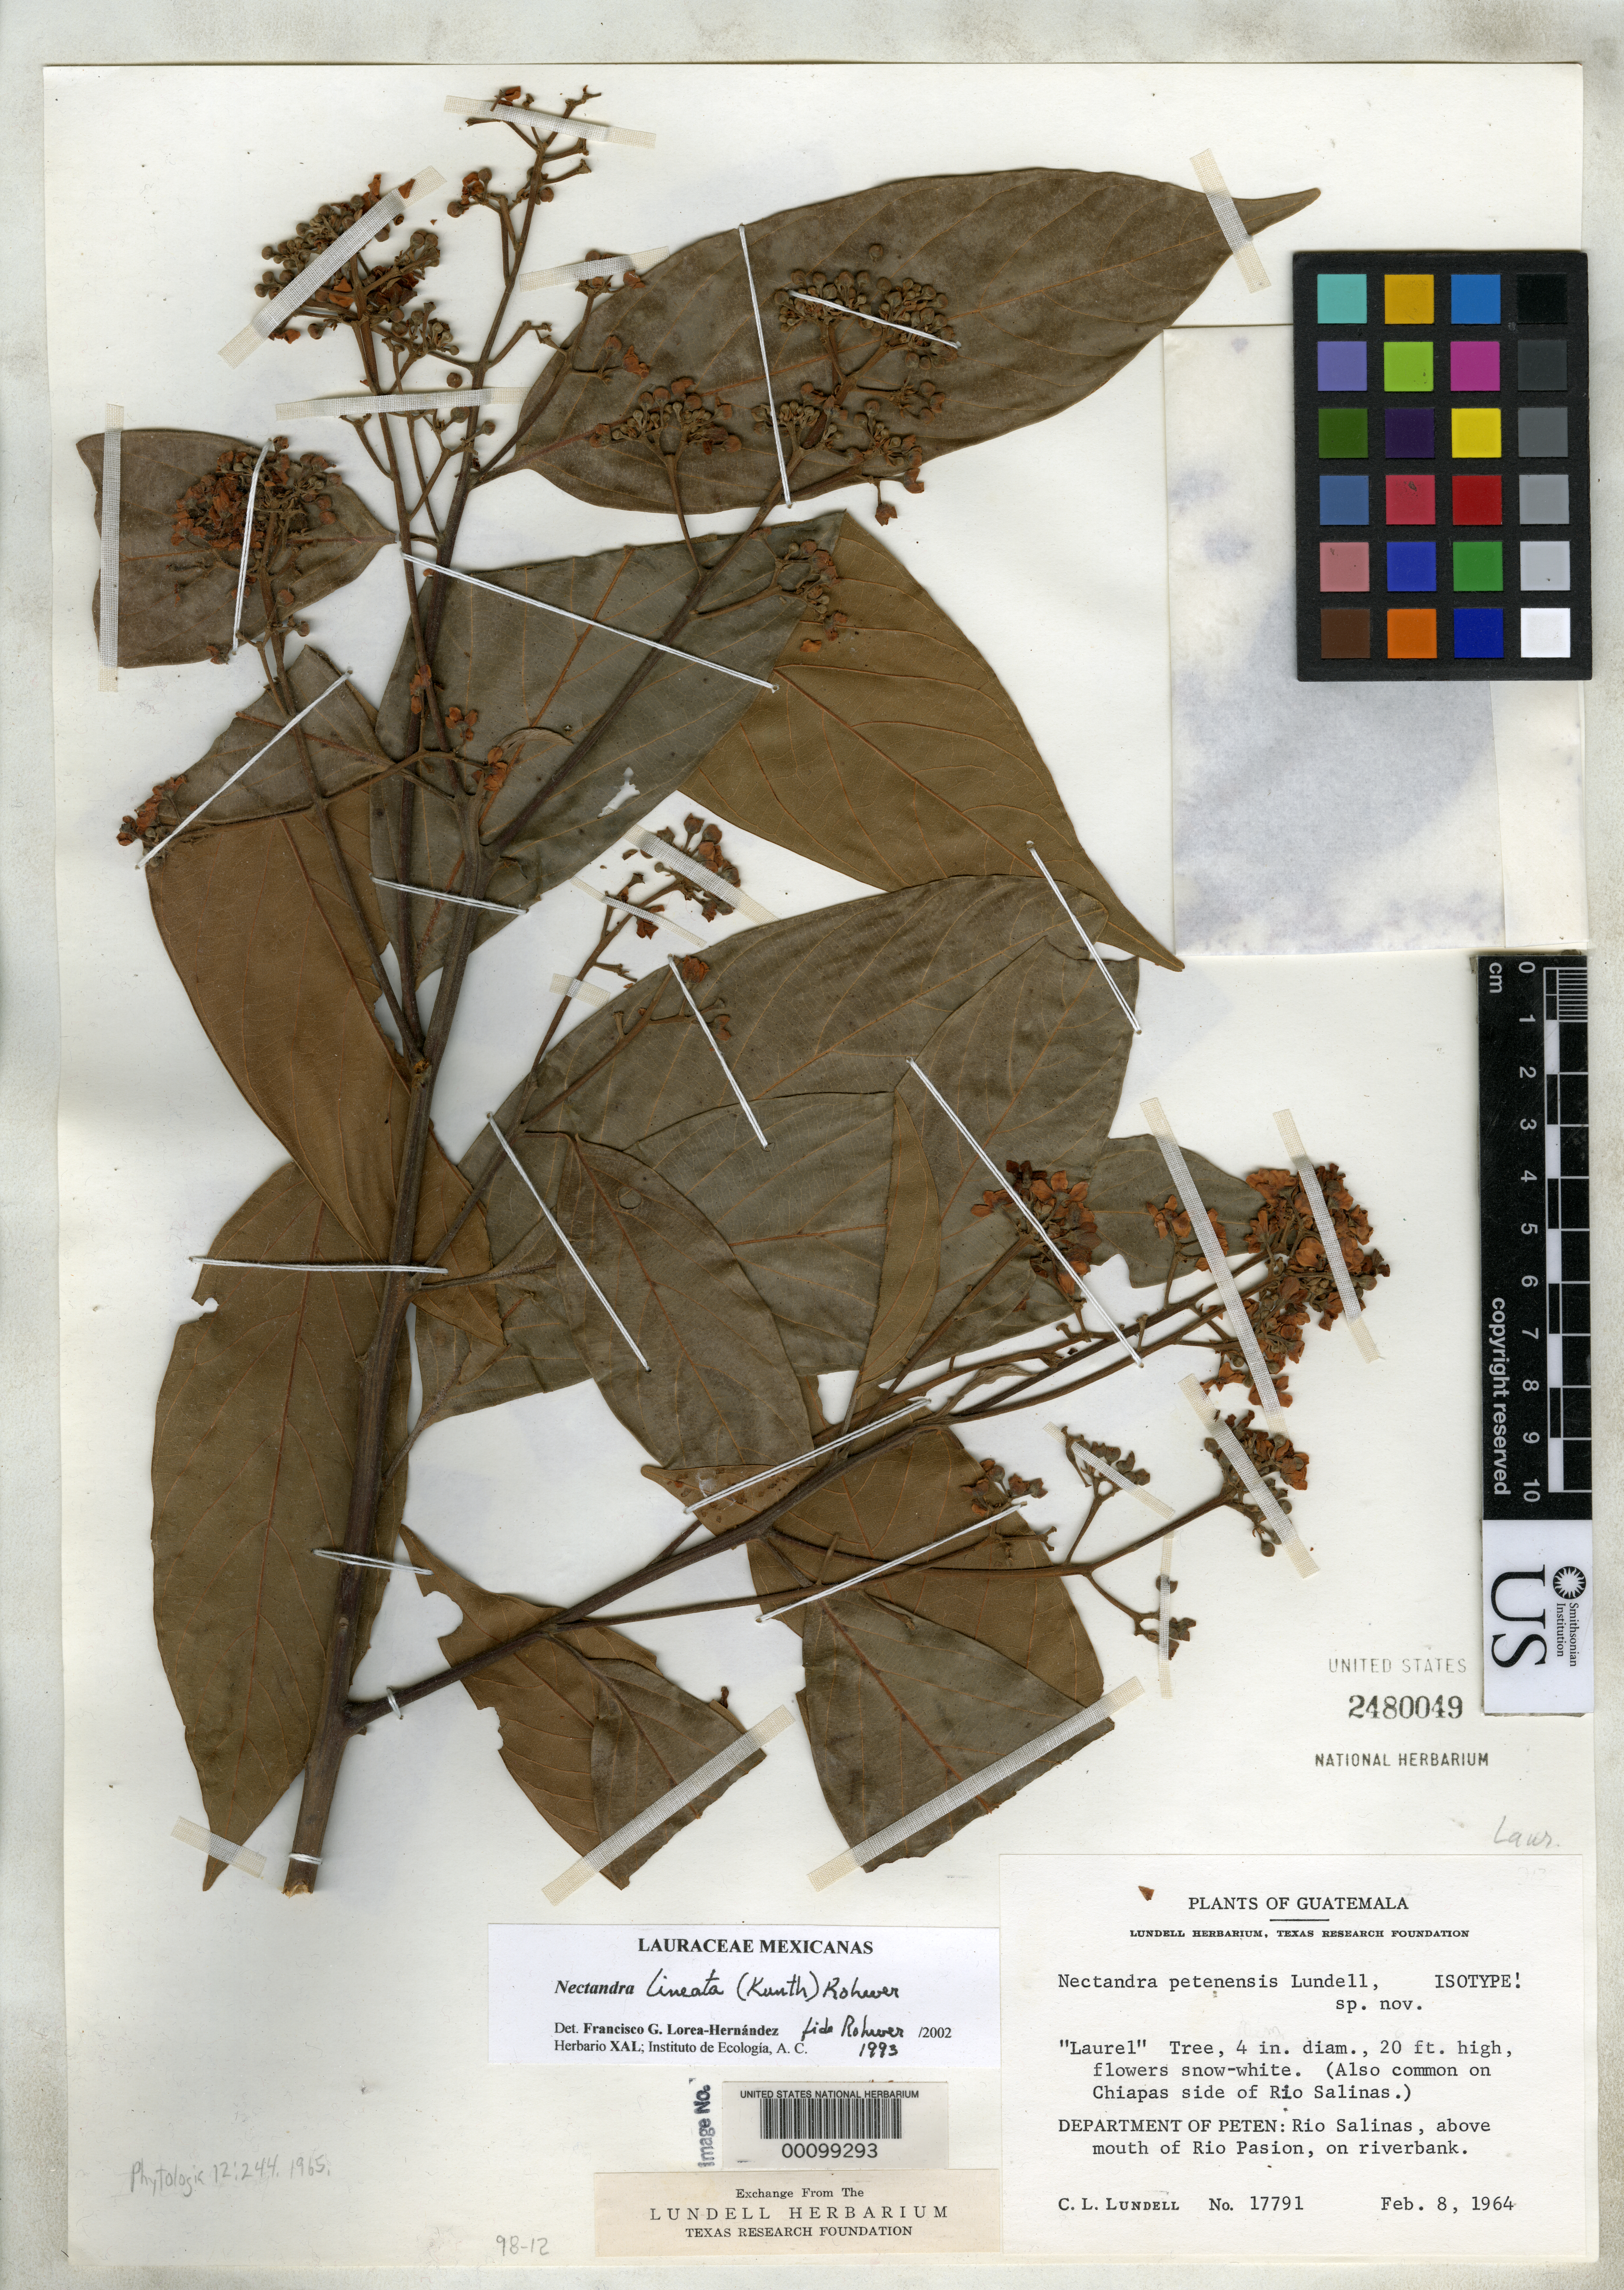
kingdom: Plantae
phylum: Tracheophyta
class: Magnoliopsida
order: Laurales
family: Lauraceae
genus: Nectandra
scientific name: Nectandra petenensis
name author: Lundell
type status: Isotype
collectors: C. L. Lundell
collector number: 17791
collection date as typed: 08 Feb 1964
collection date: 1964-02-08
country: Guatemala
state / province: El Petén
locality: Rio Salinas, Rio Pasion.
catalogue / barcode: US 2480049